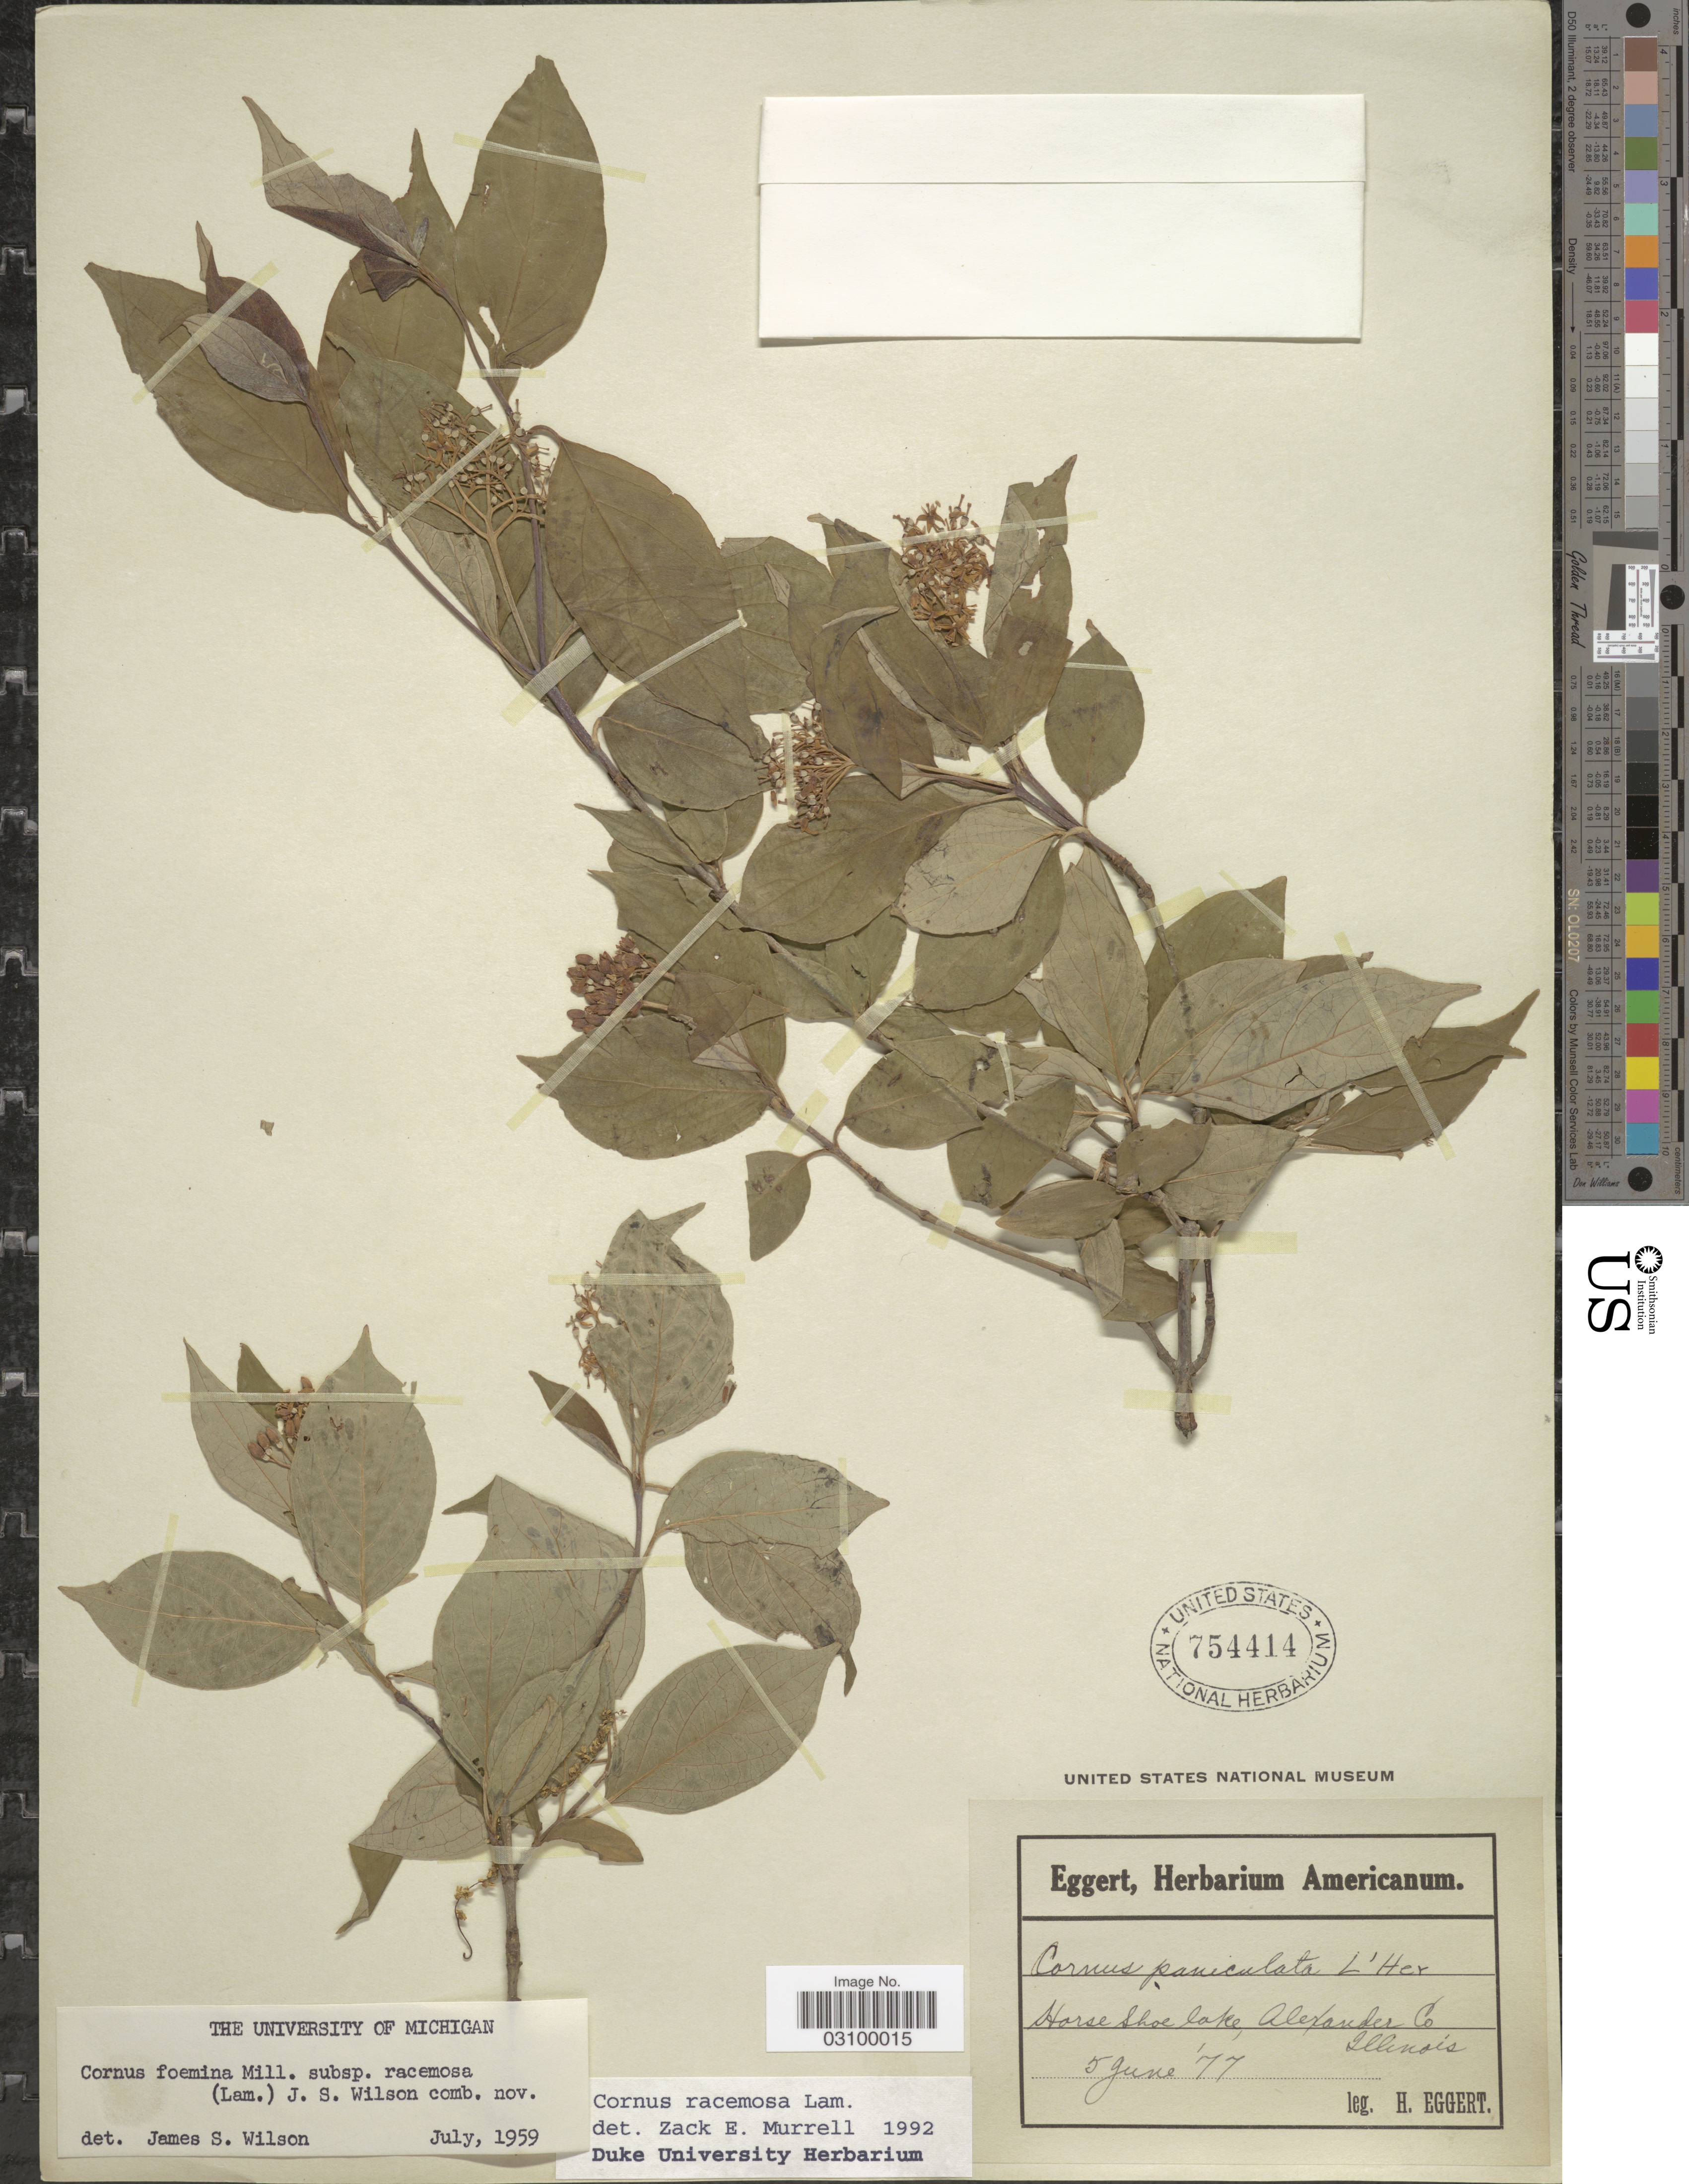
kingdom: Plantae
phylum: Tracheophyta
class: Magnoliopsida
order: Cornales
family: Cornaceae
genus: Cornus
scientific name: Cornus racemosa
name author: Lam.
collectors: H. Eggert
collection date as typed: Transcribed d/m/y: 5/6/77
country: United States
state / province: Illinois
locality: Horse Shoe Lake, Alexander Co.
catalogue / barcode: US 754414